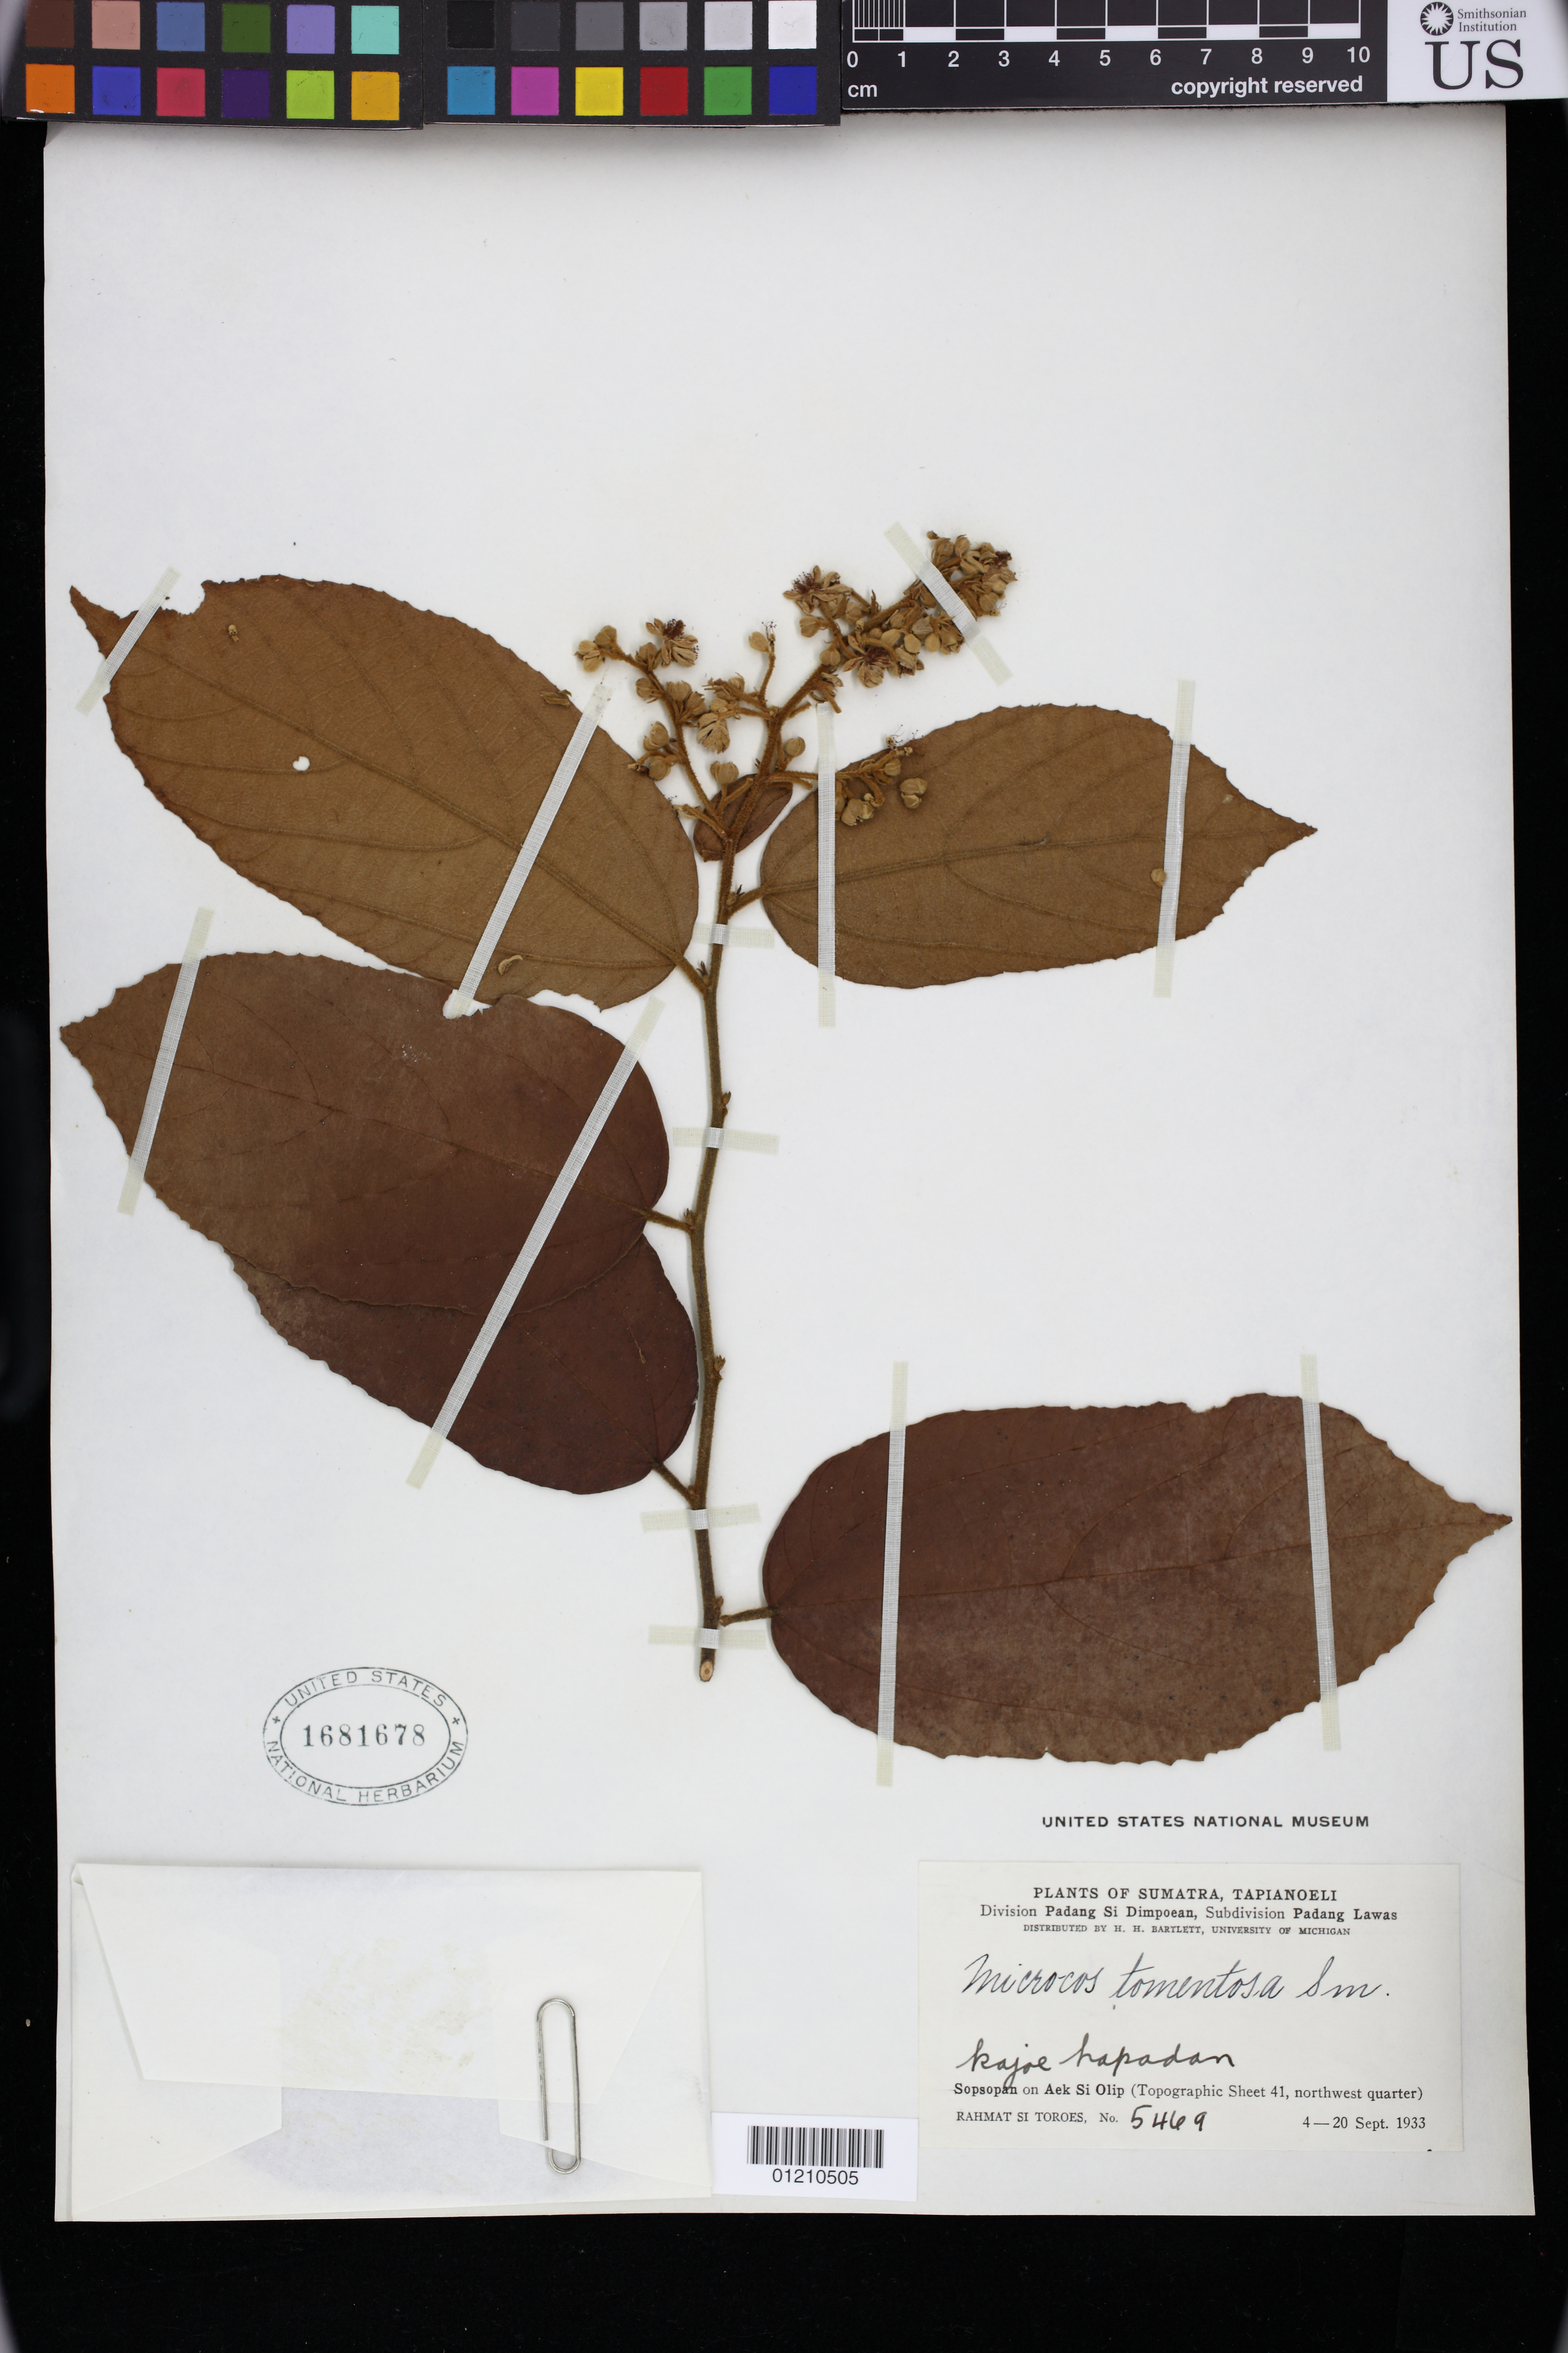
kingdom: Plantae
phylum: Tracheophyta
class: Magnoliopsida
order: Malvales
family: Malvaceae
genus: Microcos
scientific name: Microcos tomentosa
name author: Sm.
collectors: Rahmat Si Boeea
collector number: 5469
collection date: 1933-09-04/1933-09-20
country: Indonesia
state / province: Sumatra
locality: Sopsopan on Aek Si Olip(Topographic sheet 41, northwest quarter)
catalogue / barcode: US 1681678